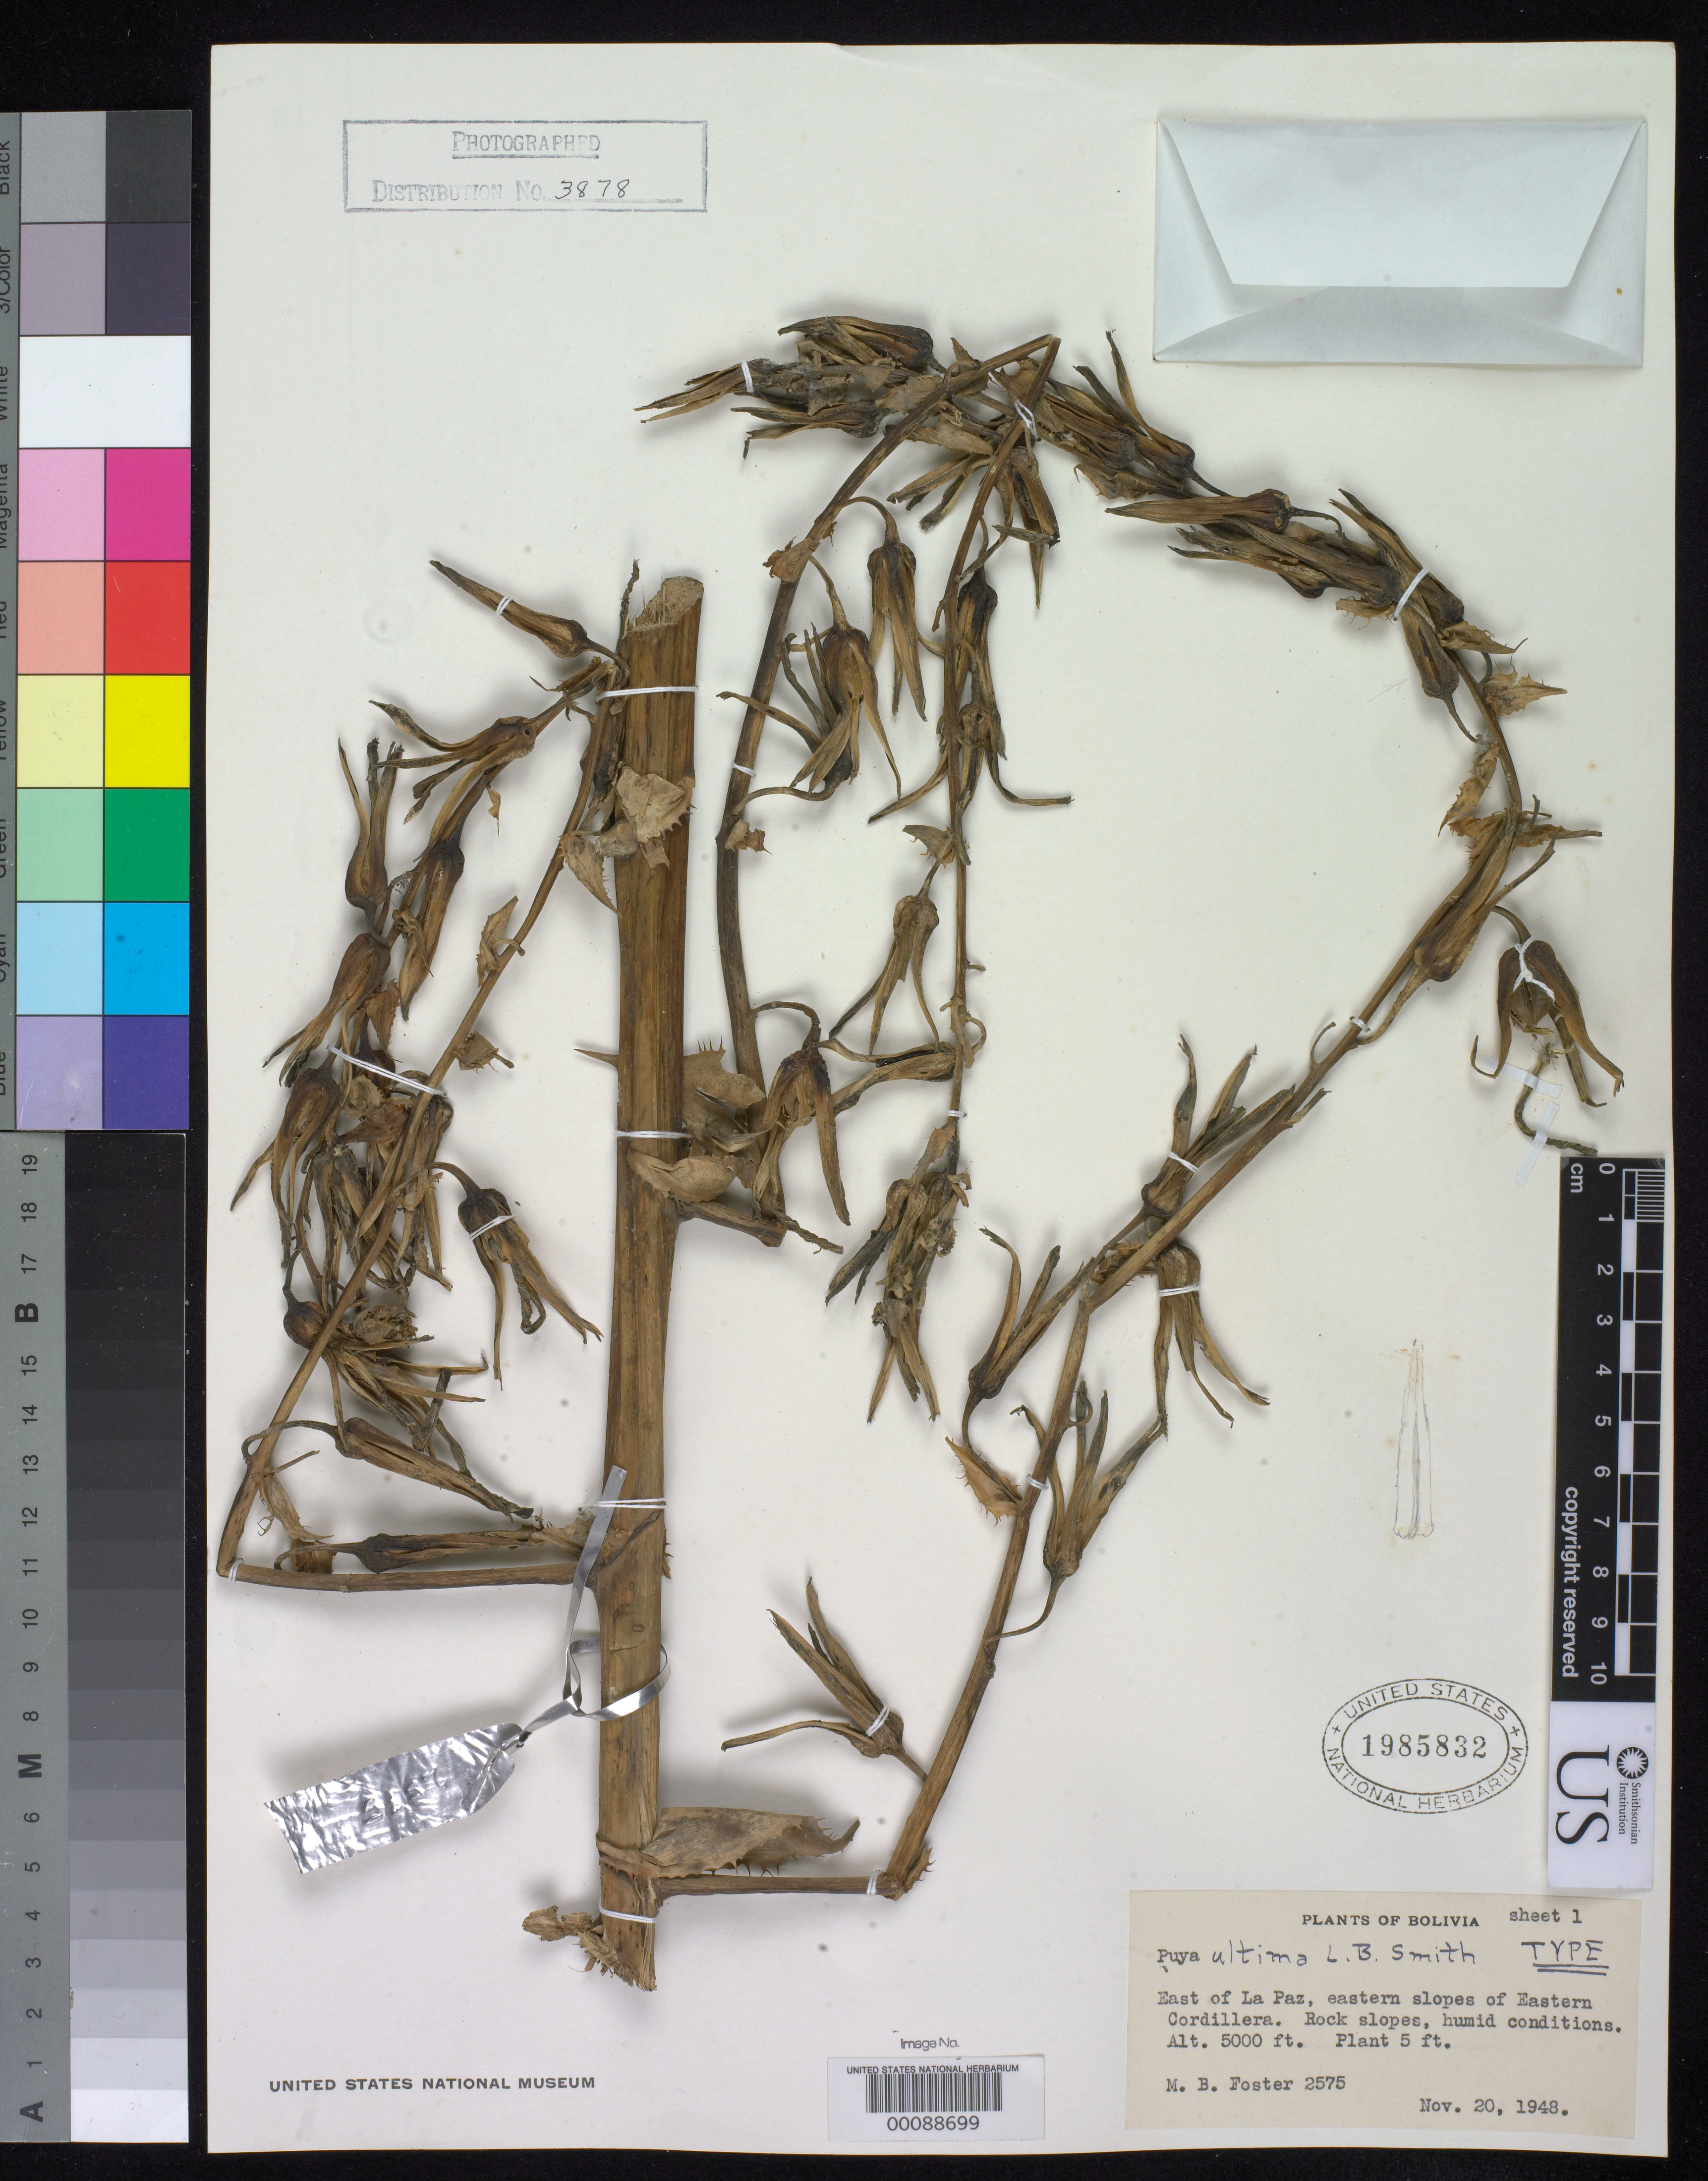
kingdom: Plantae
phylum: Tracheophyta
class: Liliopsida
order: Poales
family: Bromeliaceae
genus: Puya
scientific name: Puya ultima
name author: L.B. Sm.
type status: Holotype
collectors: M. B. Foster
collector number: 2575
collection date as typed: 20 Nov 1948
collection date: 1948-11-20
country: Bolivia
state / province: La Paz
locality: E slope of Eastern Cordillera, road to Irapana, E of La Paz.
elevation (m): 1500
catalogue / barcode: US 1985832